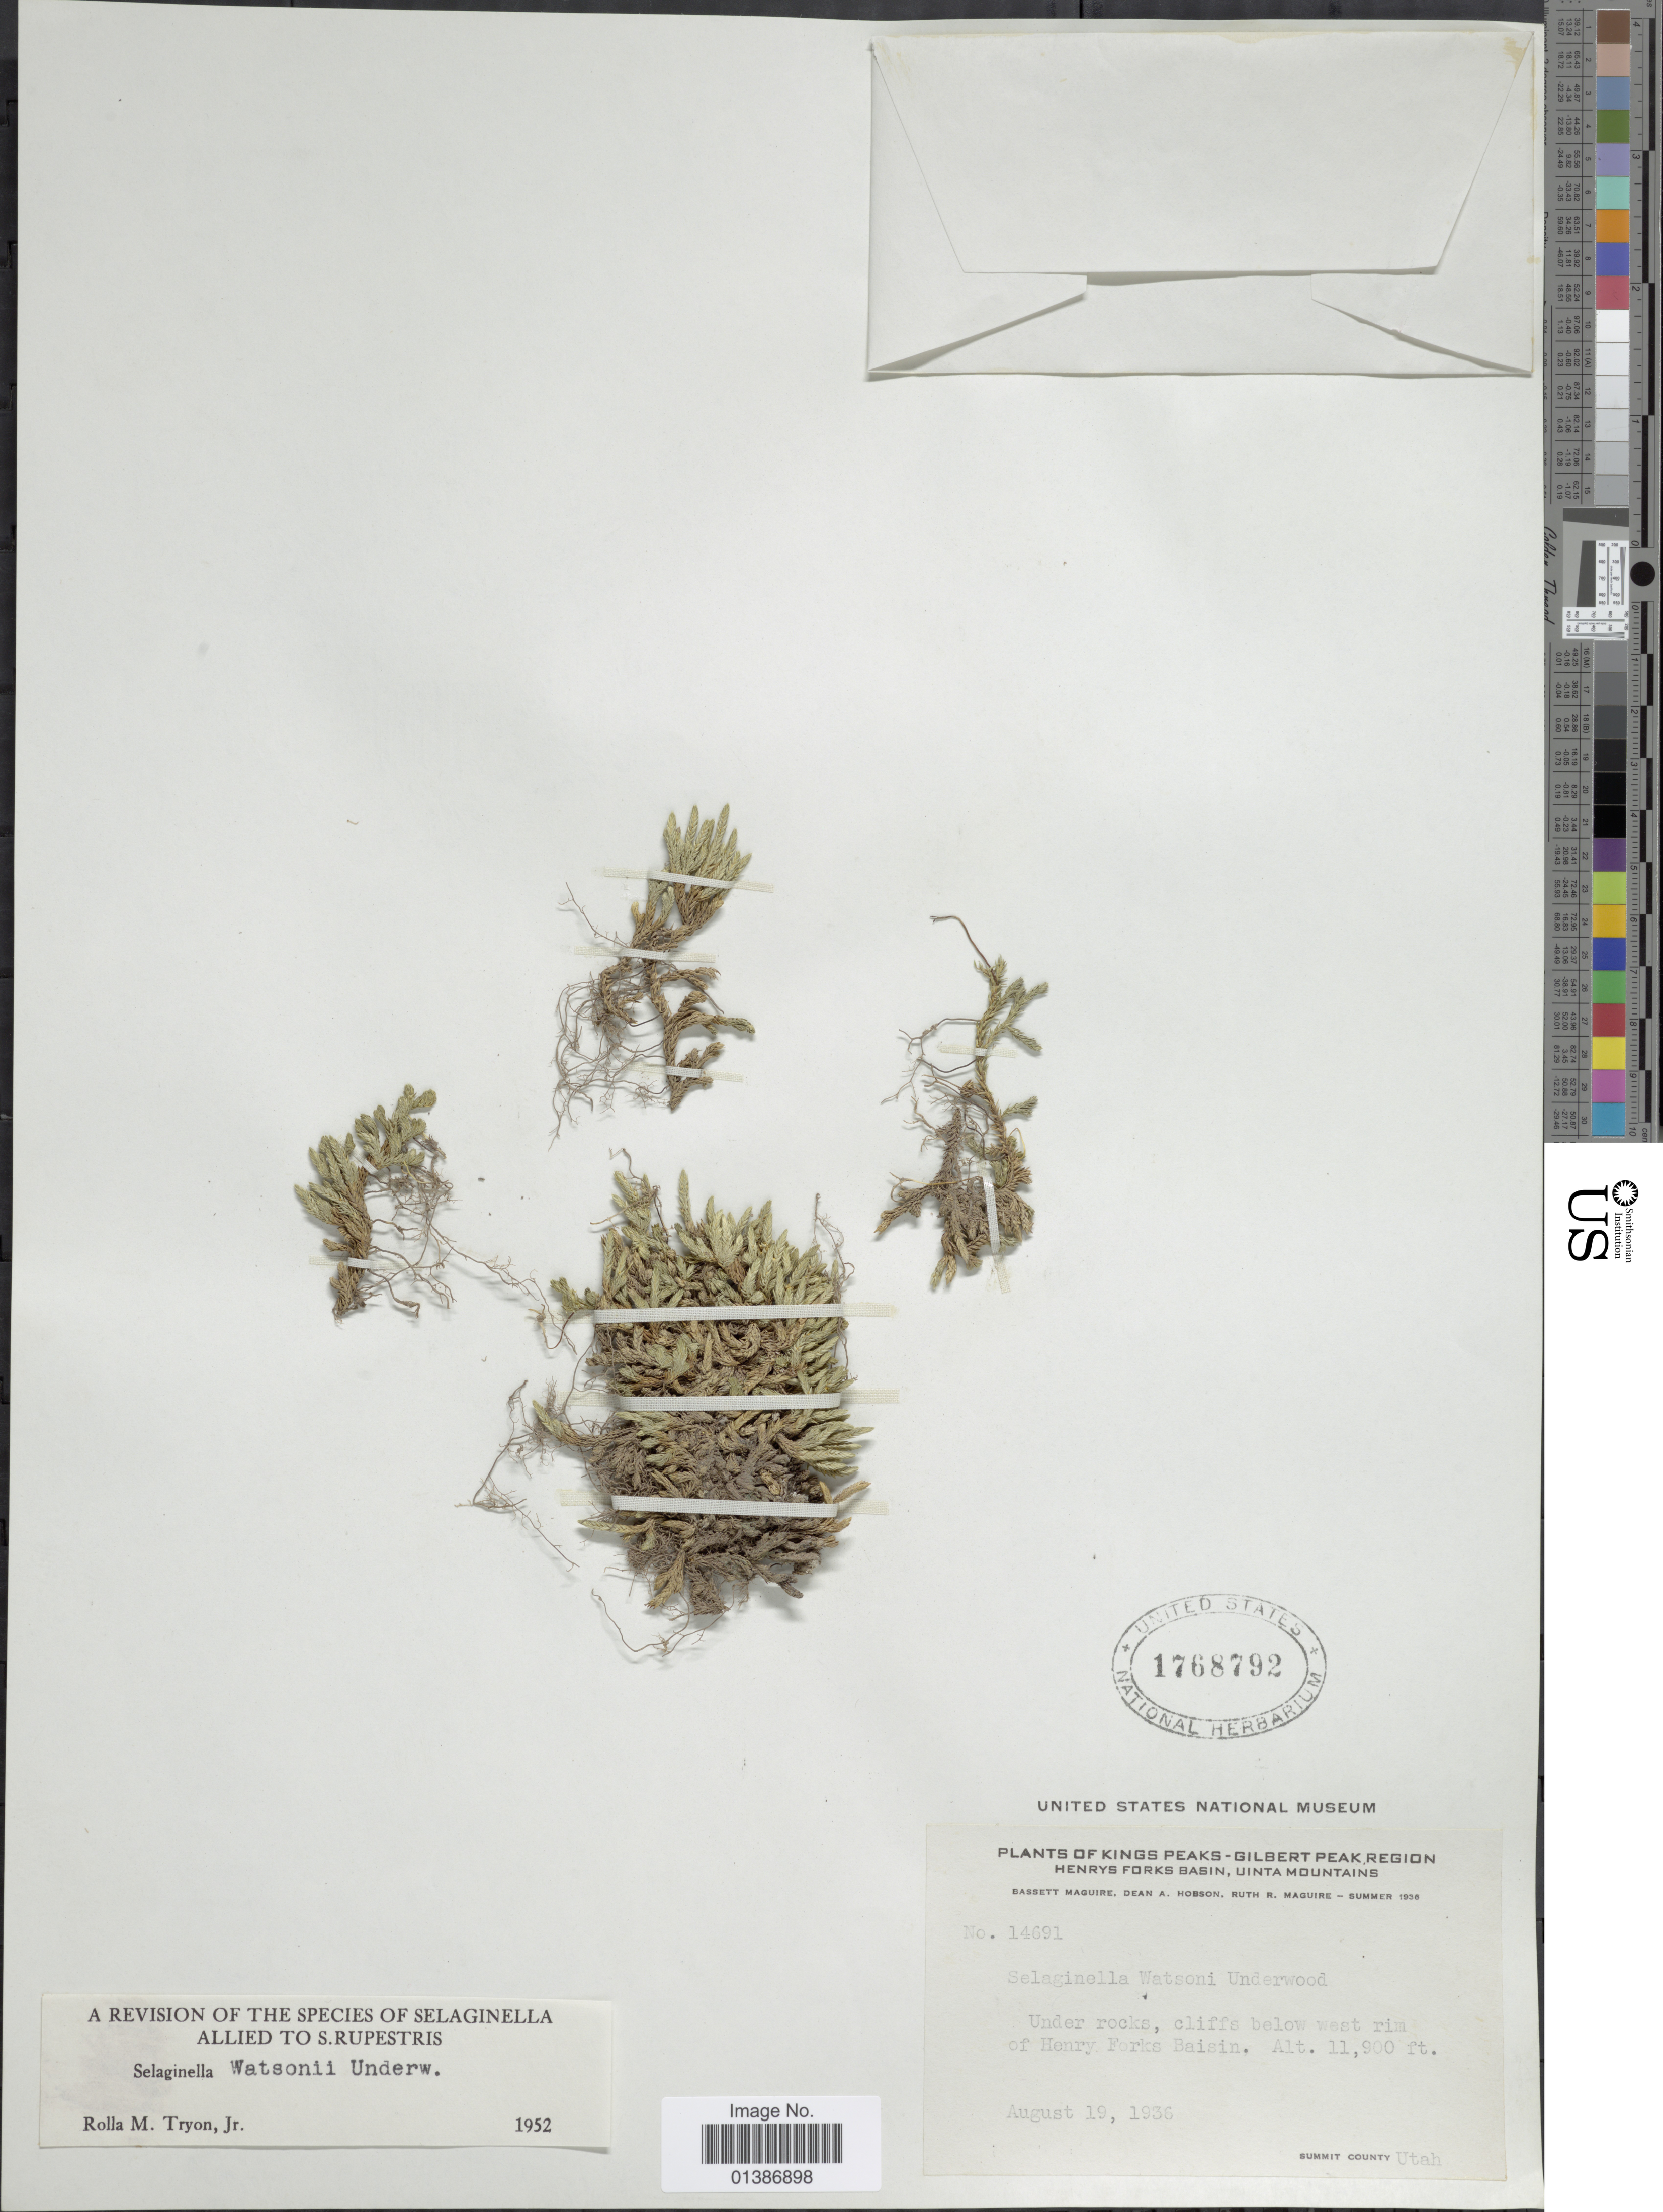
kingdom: Plantae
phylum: Tracheophyta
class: Lycopodiopsida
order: Selaginellales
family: Selaginellaceae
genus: Selaginella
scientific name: Selaginella watsonii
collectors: B. Maguire, D. Hobson & R. R. Maguire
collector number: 14691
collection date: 1936-08-19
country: United States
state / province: Utah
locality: Plants of Kings Peaks-Gilbert Peak Region. Henrys Forks Basin, Uinta Mountain. Under rocks, cliffs below west rim of Henry Forks Baisin. Summit County Utah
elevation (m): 3627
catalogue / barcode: US 1768792